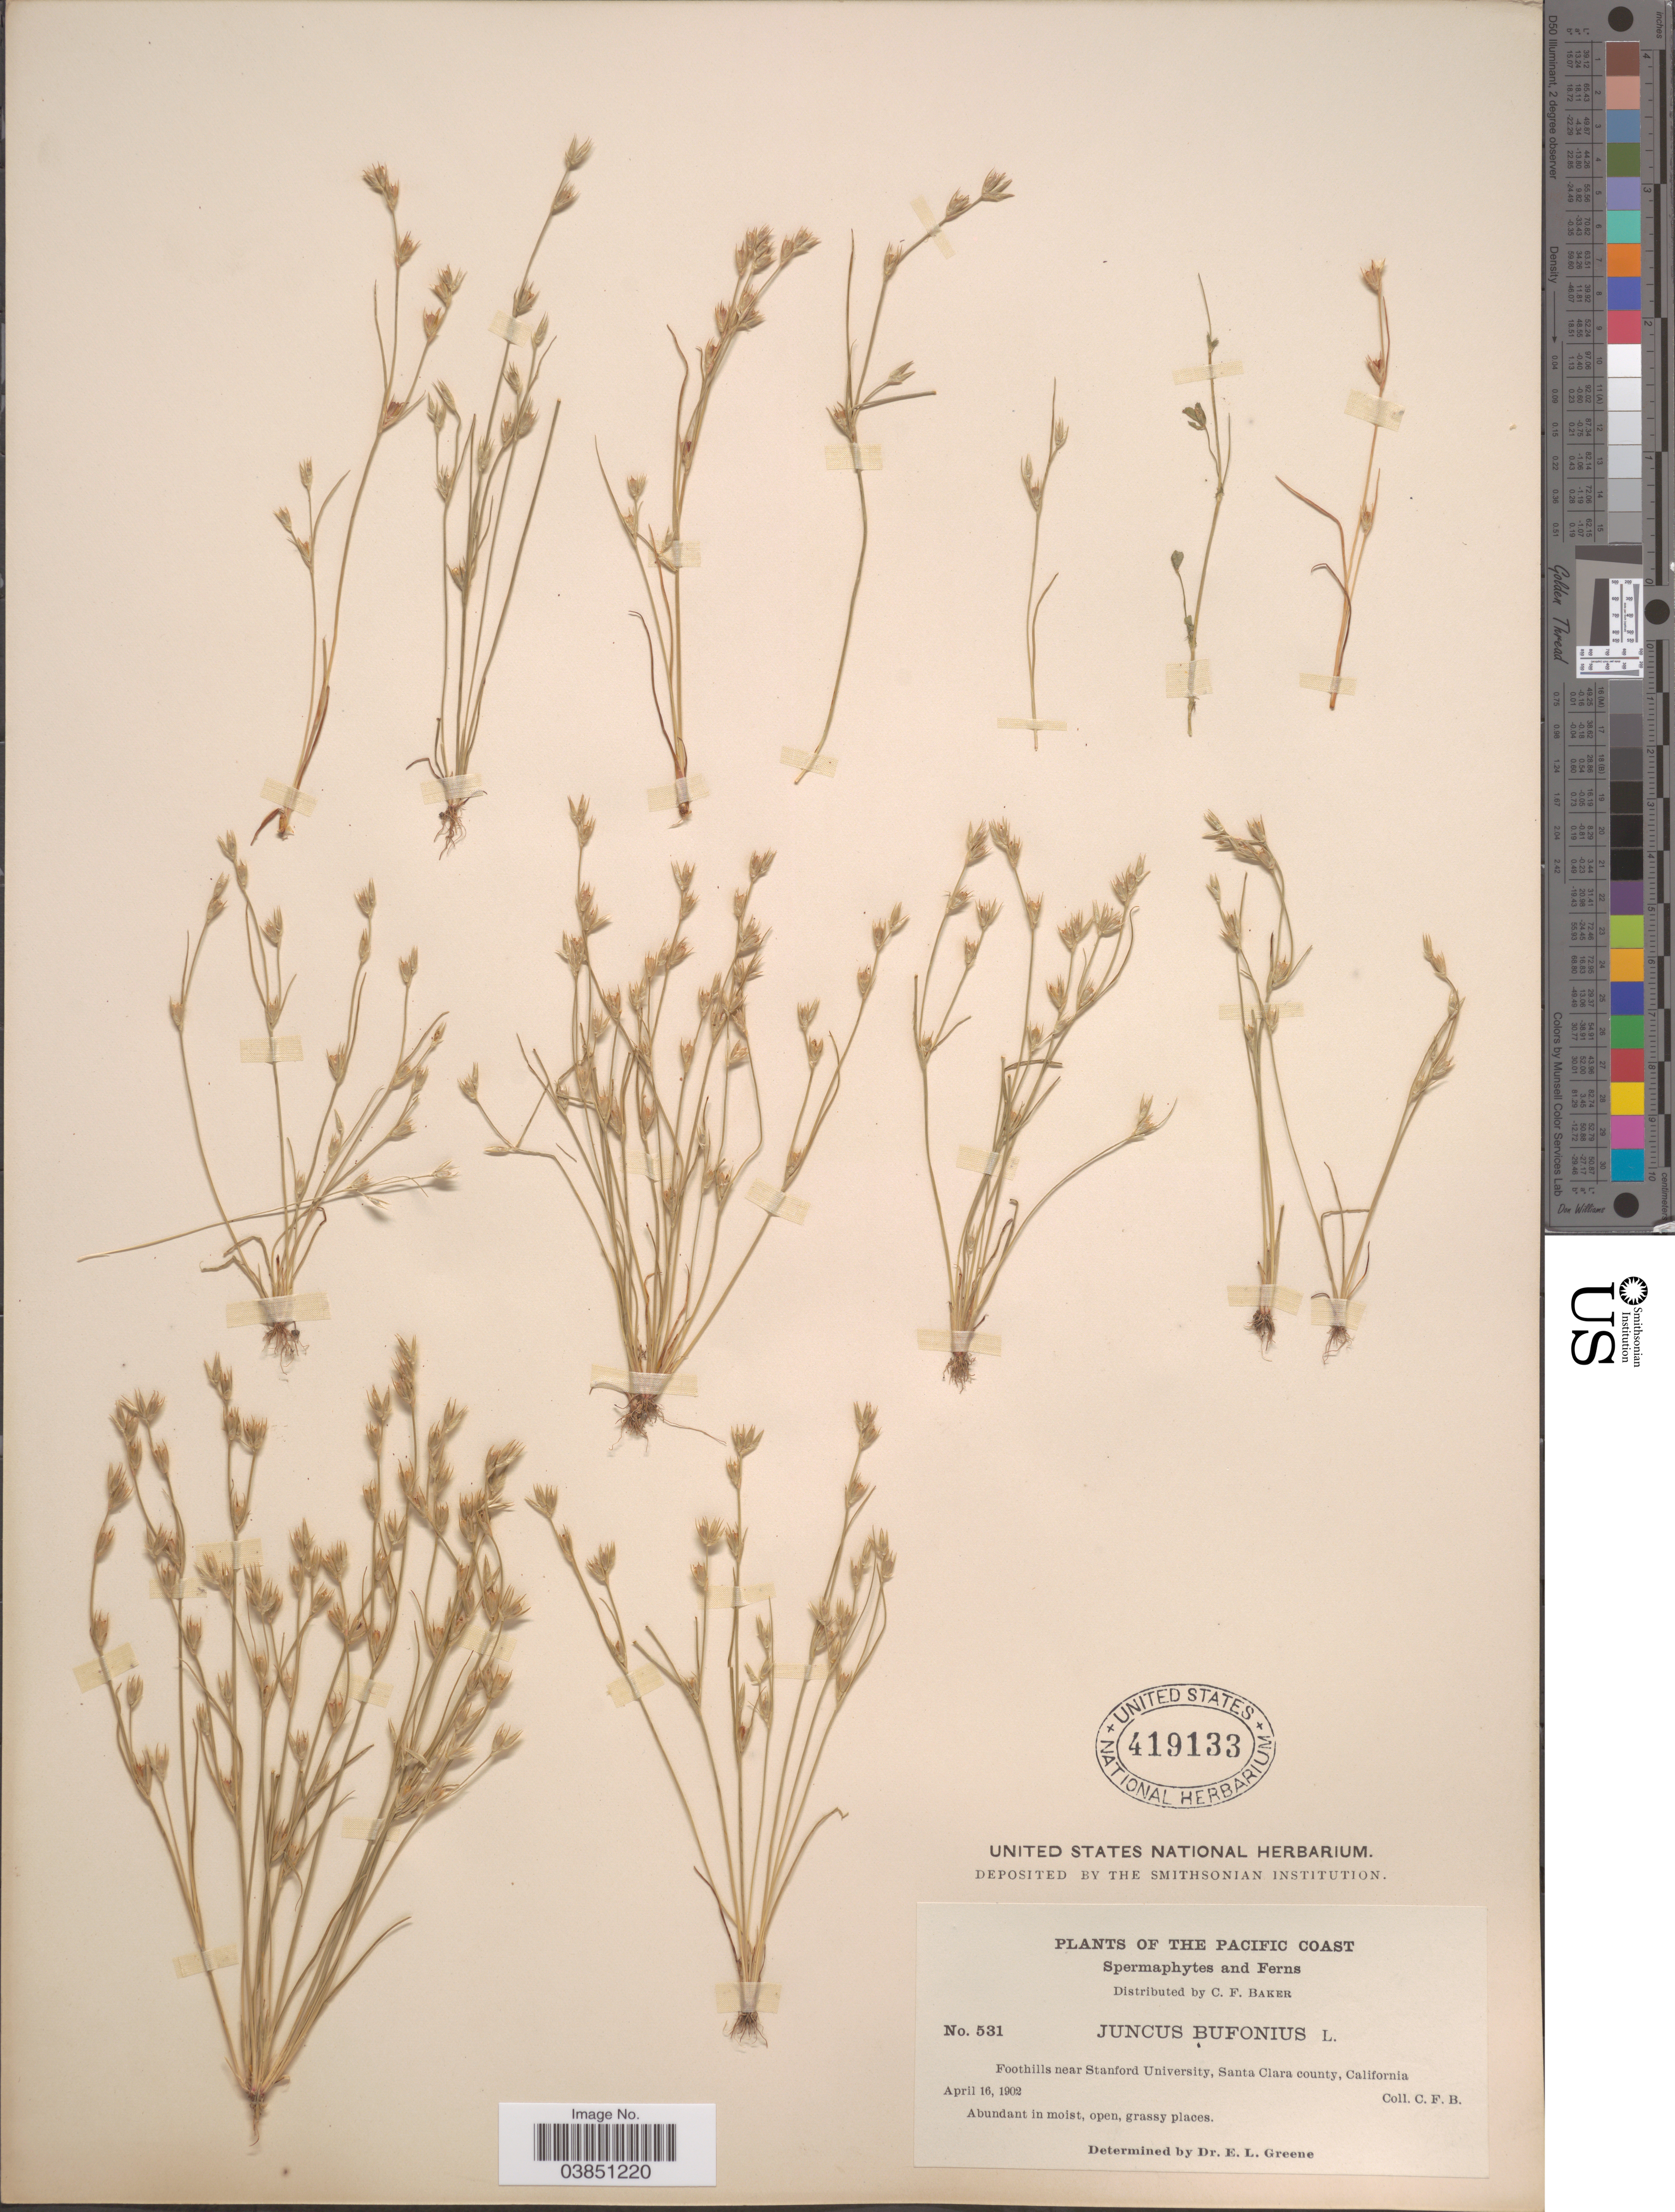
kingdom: Plantae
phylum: Tracheophyta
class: Liliopsida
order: Poales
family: Juncaceae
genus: Juncus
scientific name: Juncus bufonius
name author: L.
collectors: C. F. Baker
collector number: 531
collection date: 1902-04-16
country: United States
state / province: California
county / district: Santa Clara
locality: Pacific Coast. Foothills near Stanford University, Santa Clara county.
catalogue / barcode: US 419133